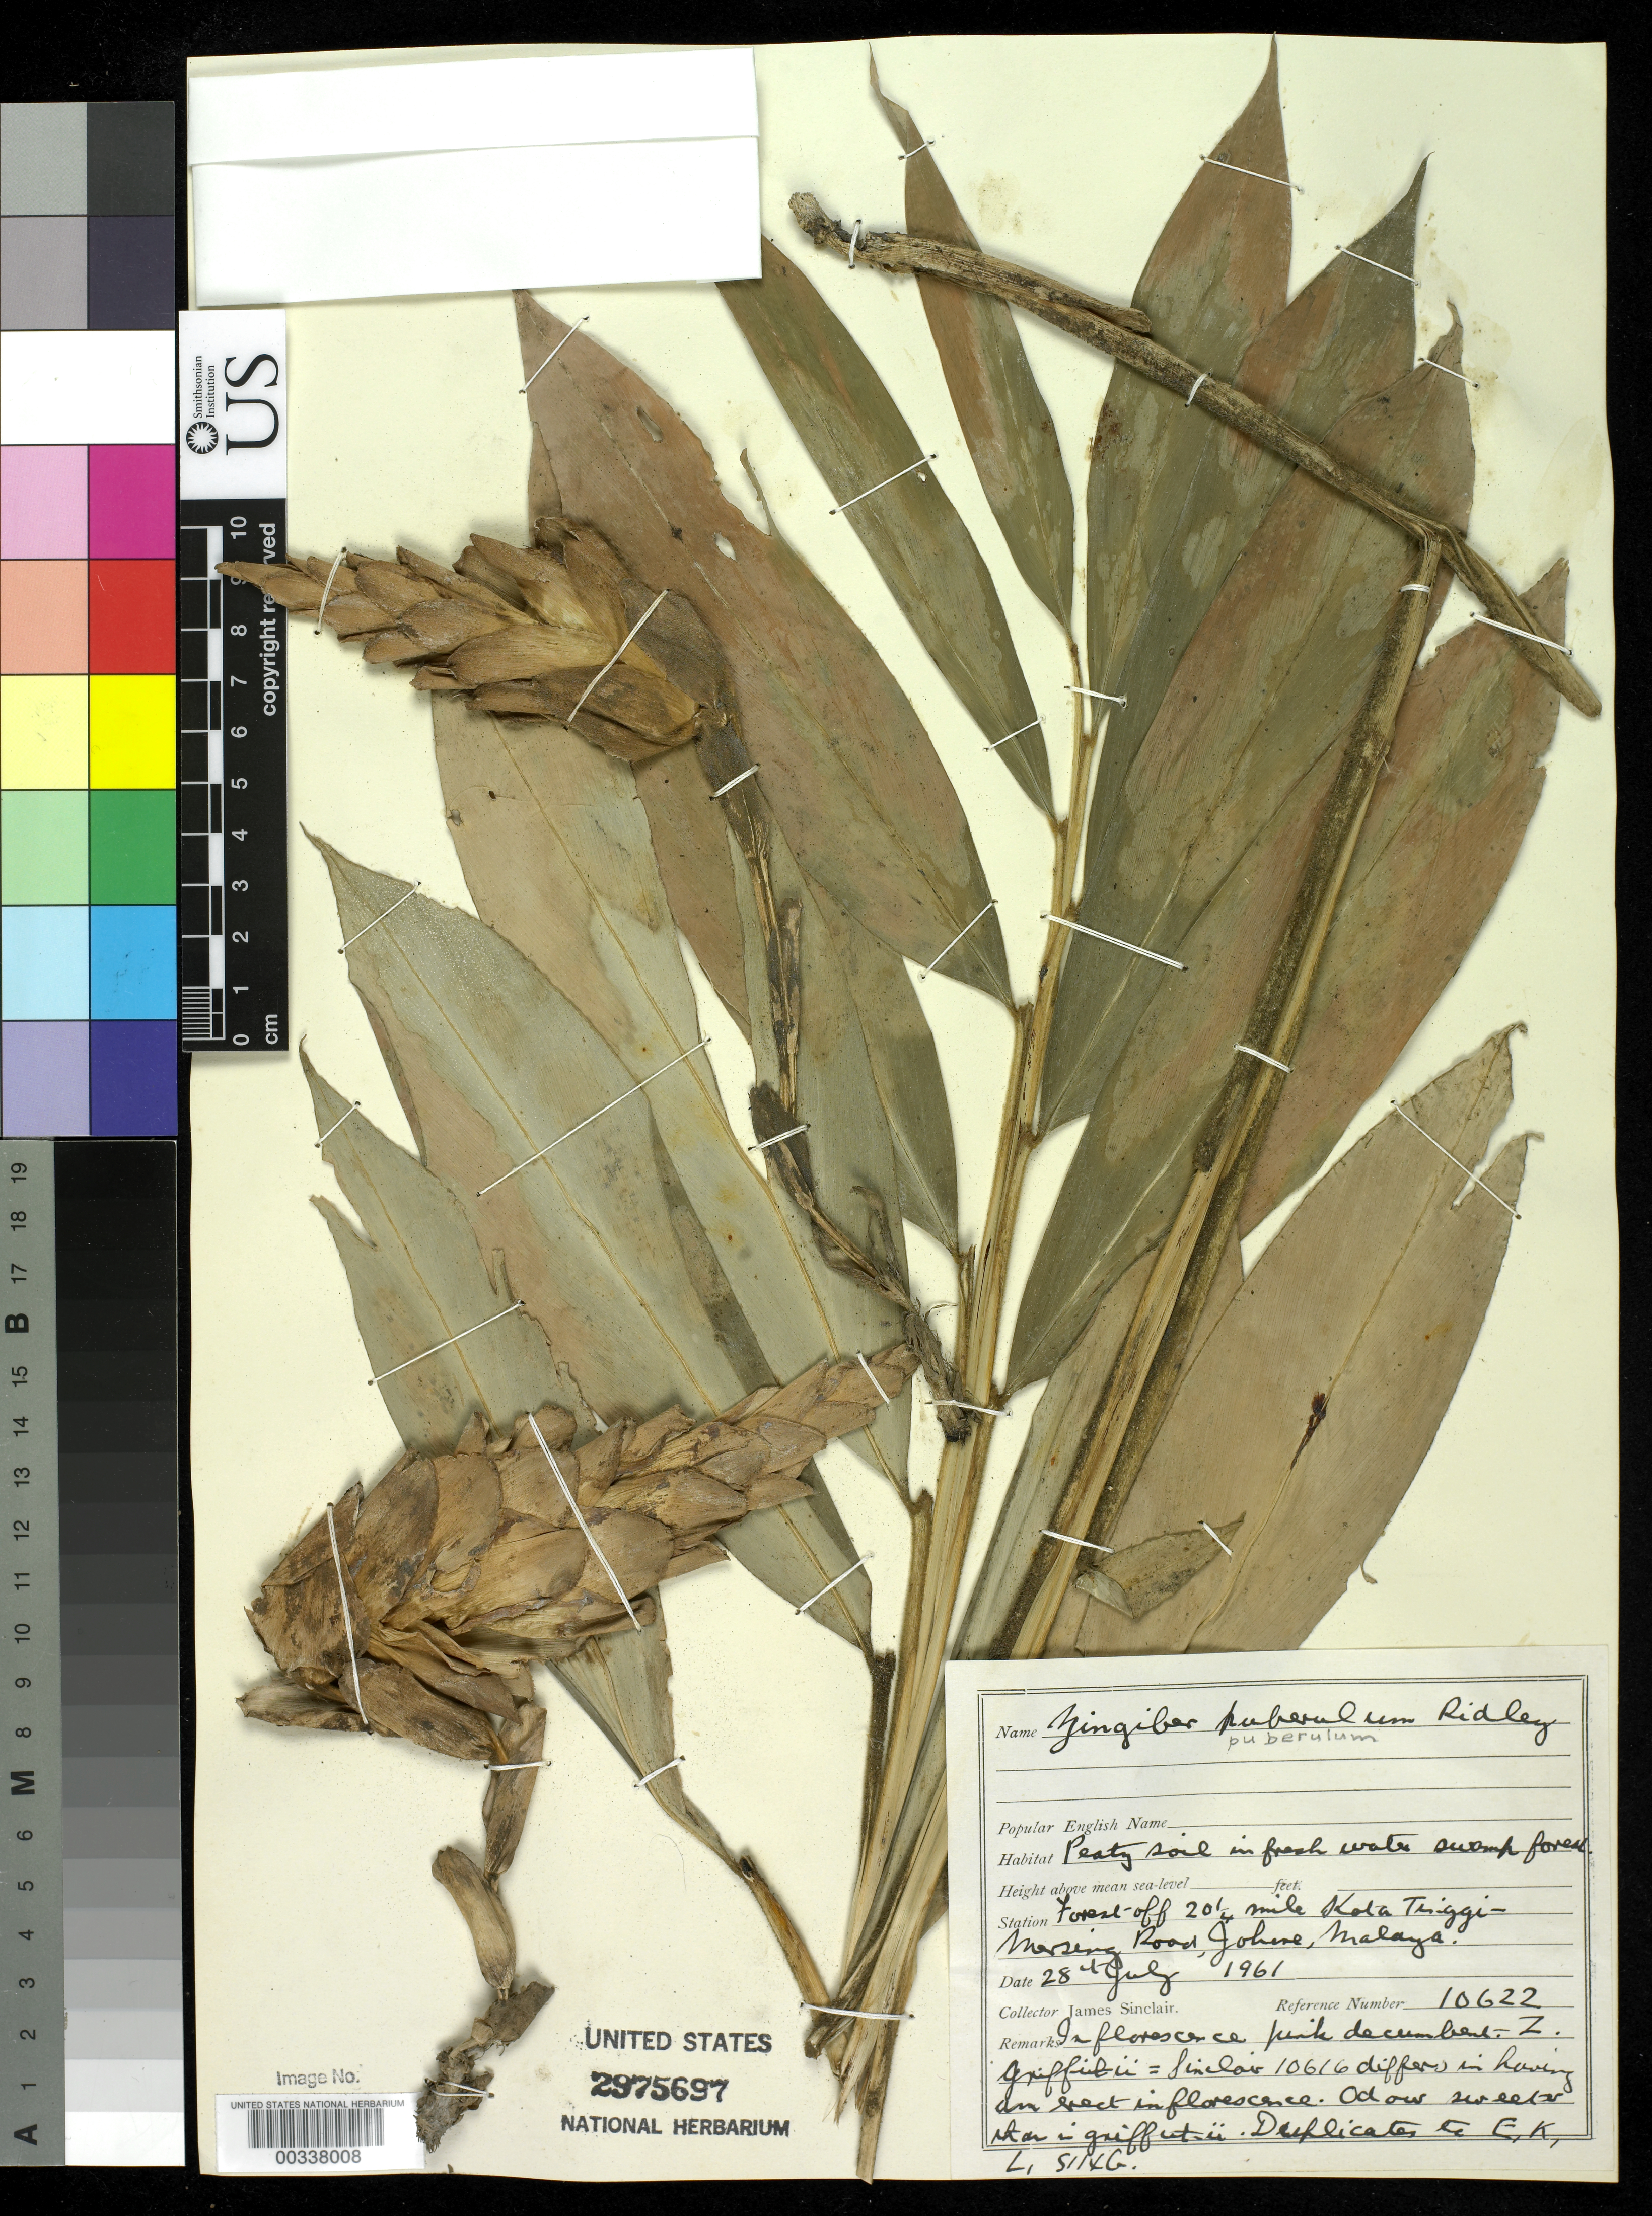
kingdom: Plantae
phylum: Tracheophyta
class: Liliopsida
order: Zingiberales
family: Zingiberaceae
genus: Zingiber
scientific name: Zingiber puberulum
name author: Ridl.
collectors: J. Sinclair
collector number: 10622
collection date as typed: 28 Jul 1961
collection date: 1961-07-28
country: Malaysia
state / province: Johor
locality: Forest off 20 1/4 mi kota teiggi-mersing road [Malay Peninsula]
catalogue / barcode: US 2975697